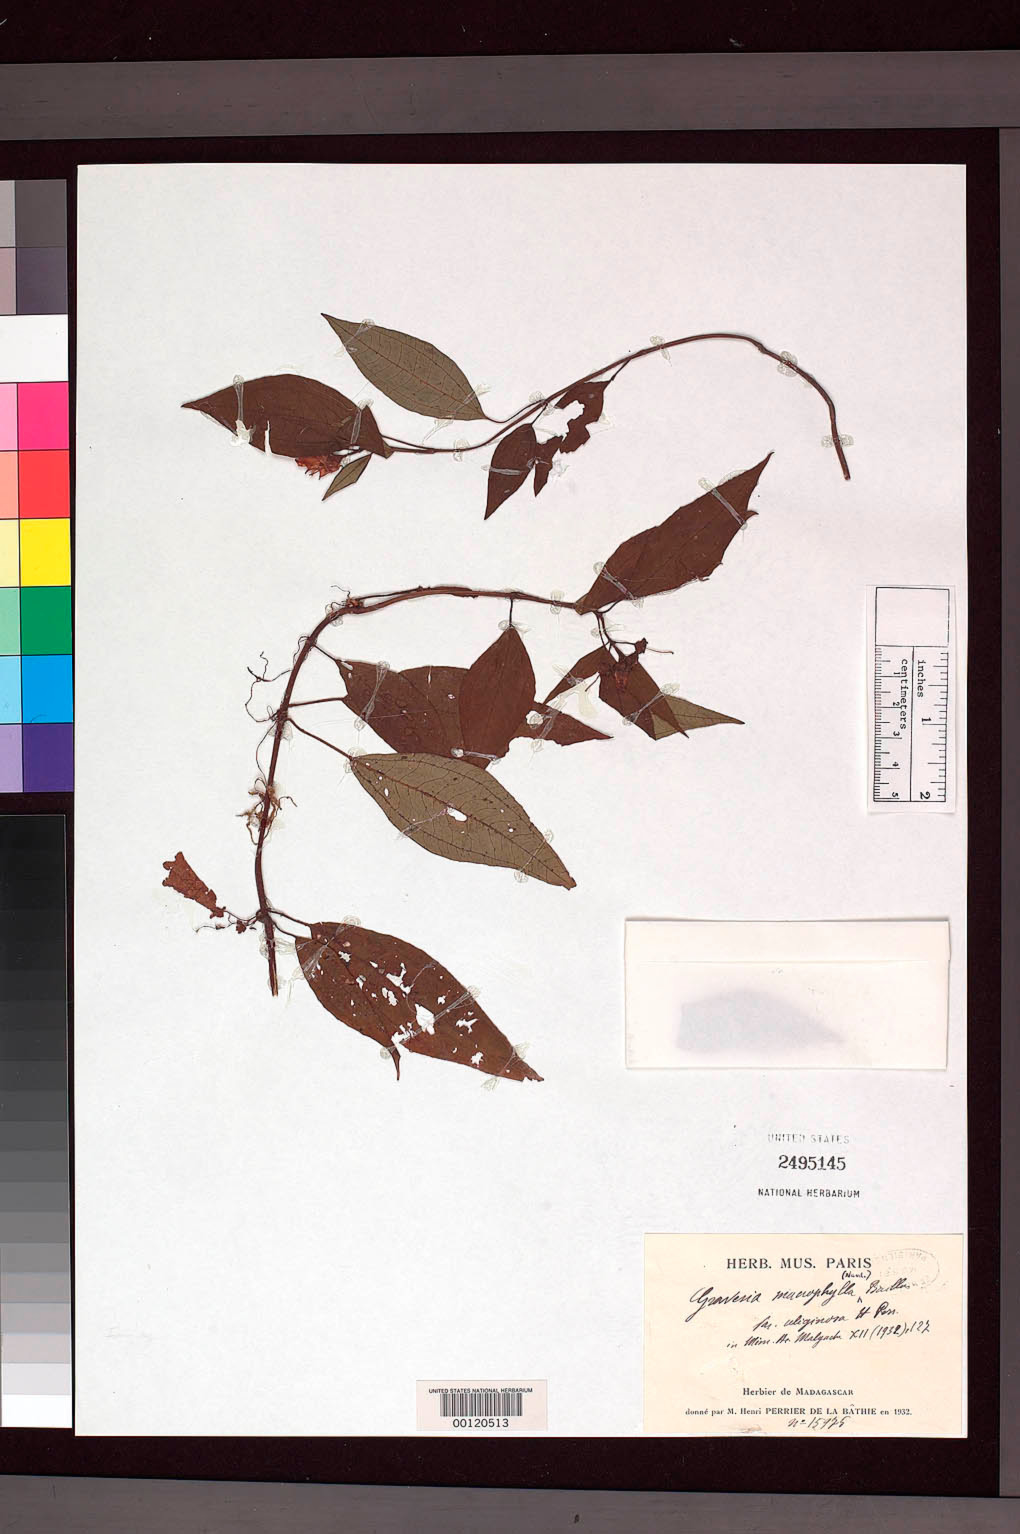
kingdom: Plantae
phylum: Tracheophyta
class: Magnoliopsida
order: Myrtales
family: Melastomataceae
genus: Gravesia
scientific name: Gravesia macrophylla var. uliginosa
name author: H. Perrier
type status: Isosyntype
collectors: H. Perrier de la Bâthie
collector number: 15975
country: Madagascar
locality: Madagascar, Mangoro.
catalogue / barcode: US 2495145